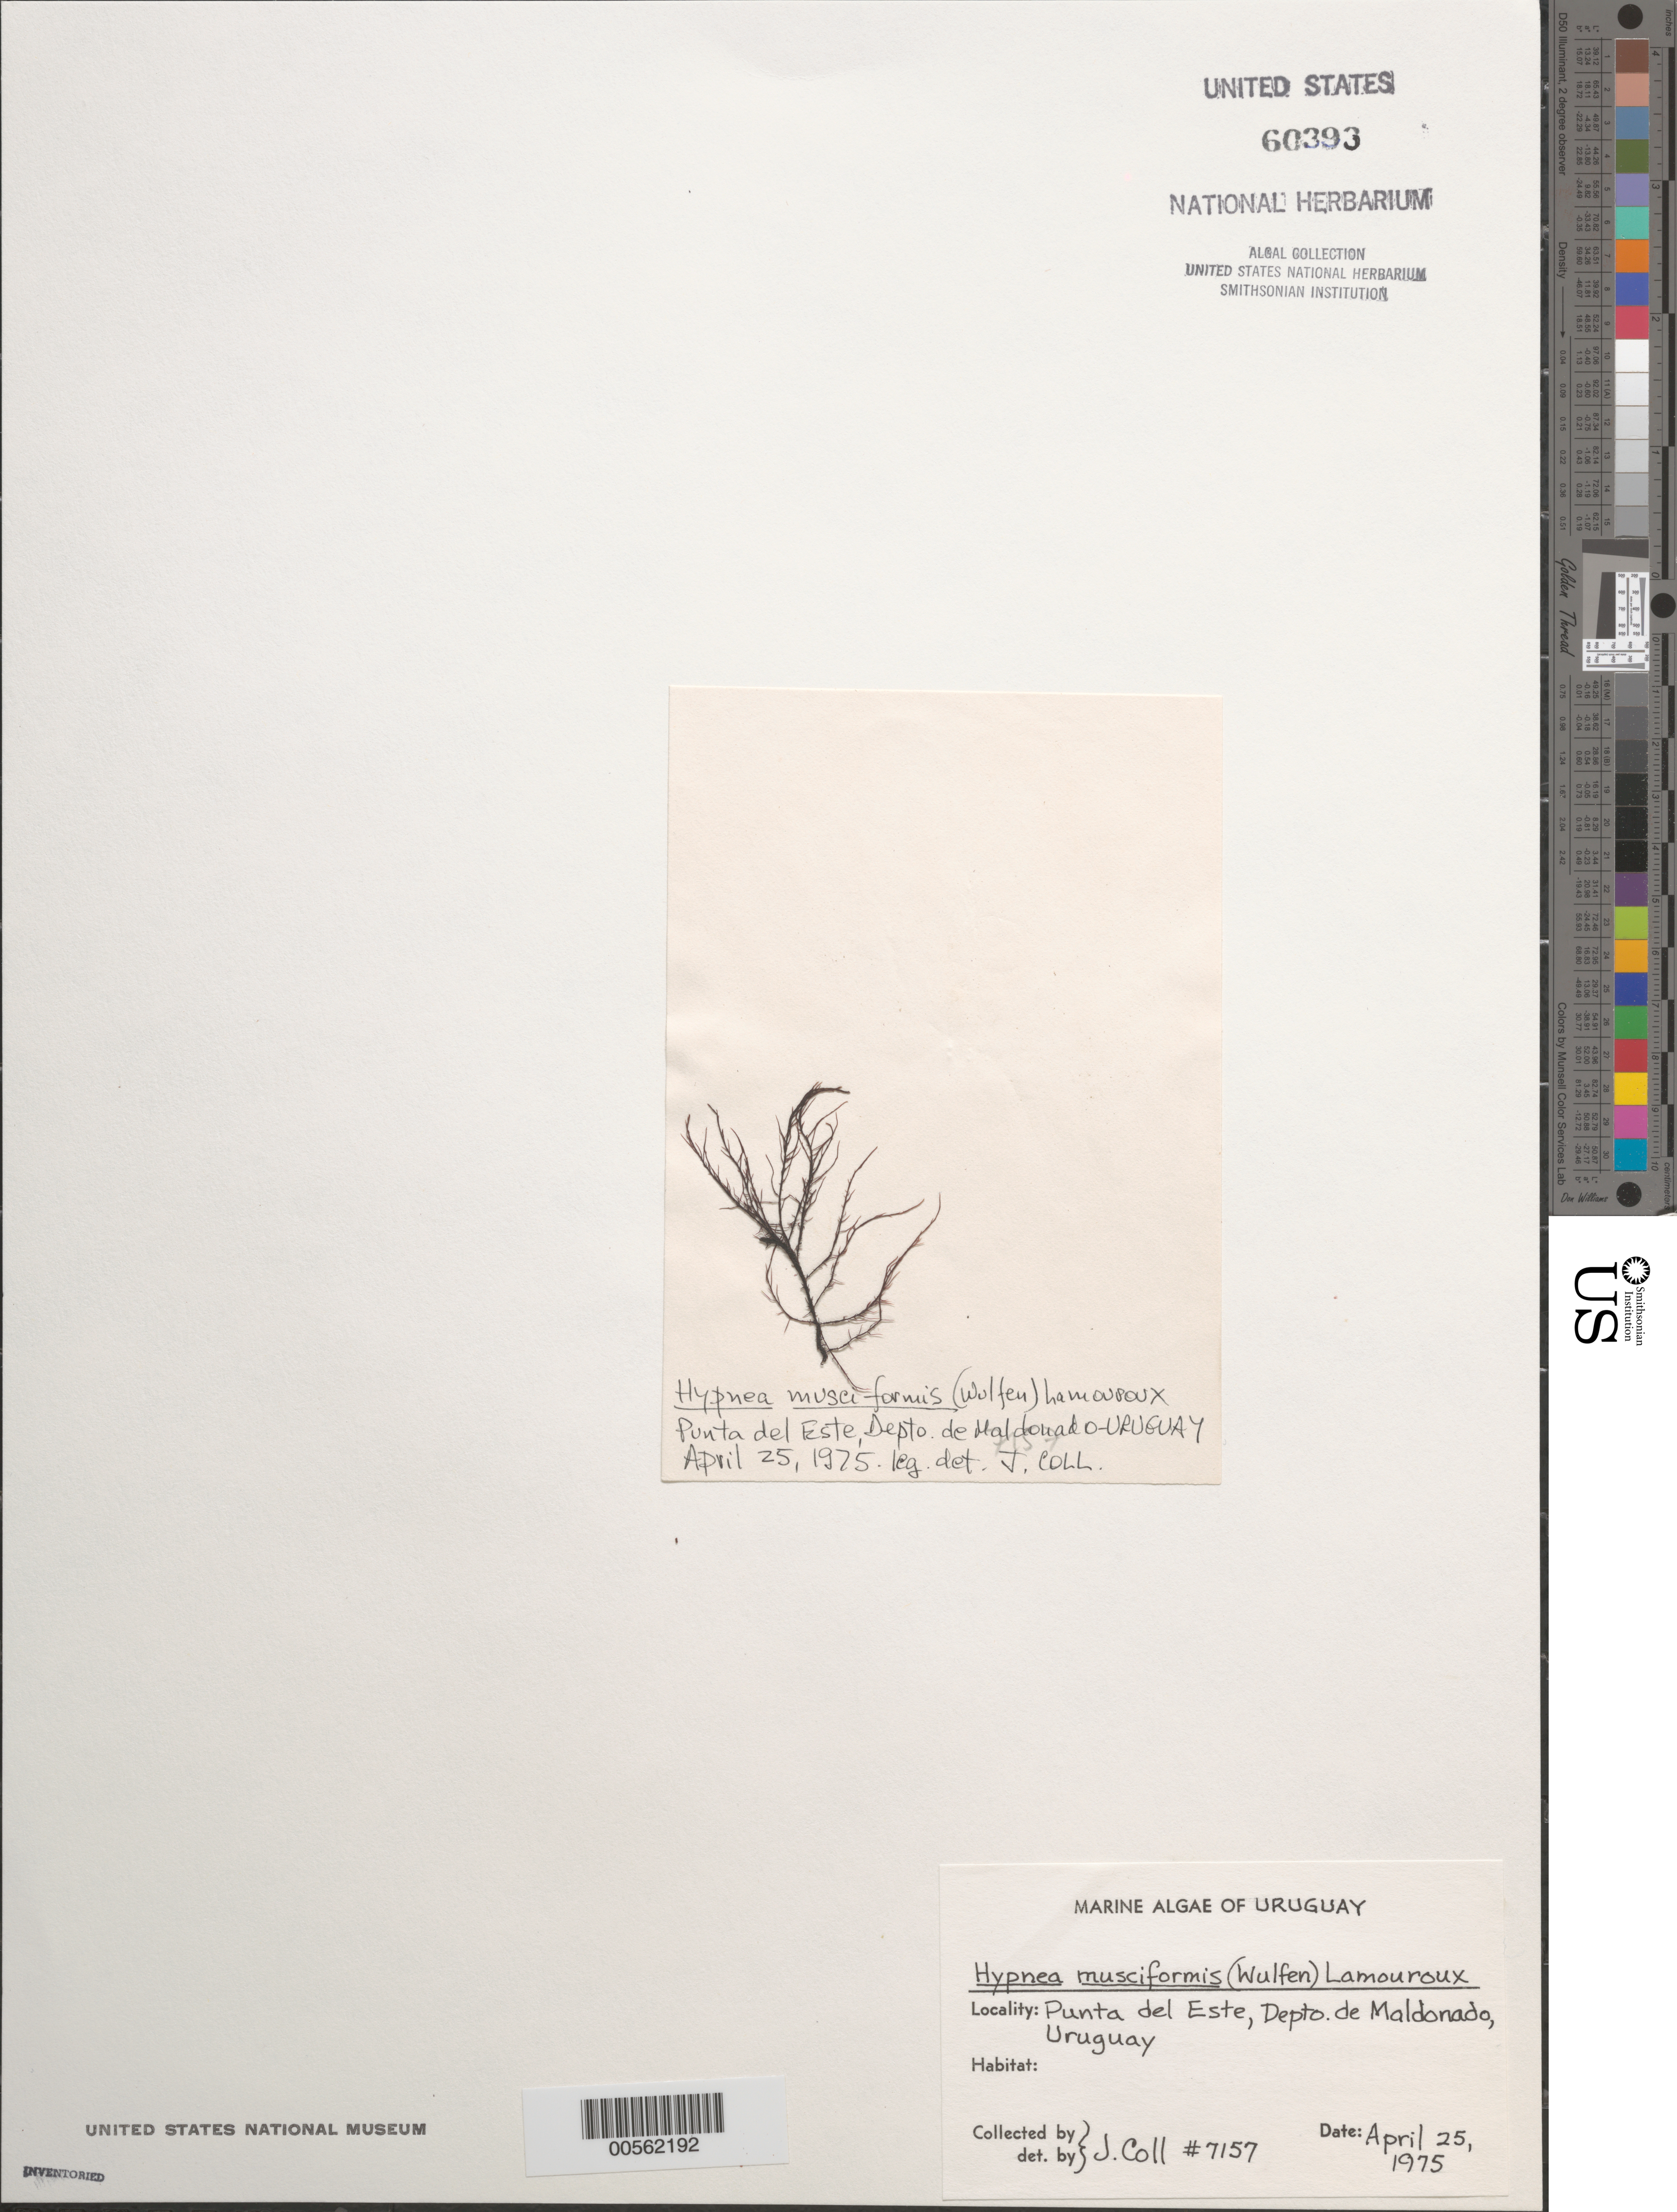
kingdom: Plantae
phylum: Rhodophyta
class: Florideophyceae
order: Gigartinales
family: Cystocloniaceae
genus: Hypnea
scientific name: Hypnea musciformis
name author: (Wulfen) J.V.Lamouroux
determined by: Coll, P.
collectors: J. Coll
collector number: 7157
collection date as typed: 25 Apr 1975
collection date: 1975-04-25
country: Uruguay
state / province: Maldonado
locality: Punta del Este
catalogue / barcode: US 60393